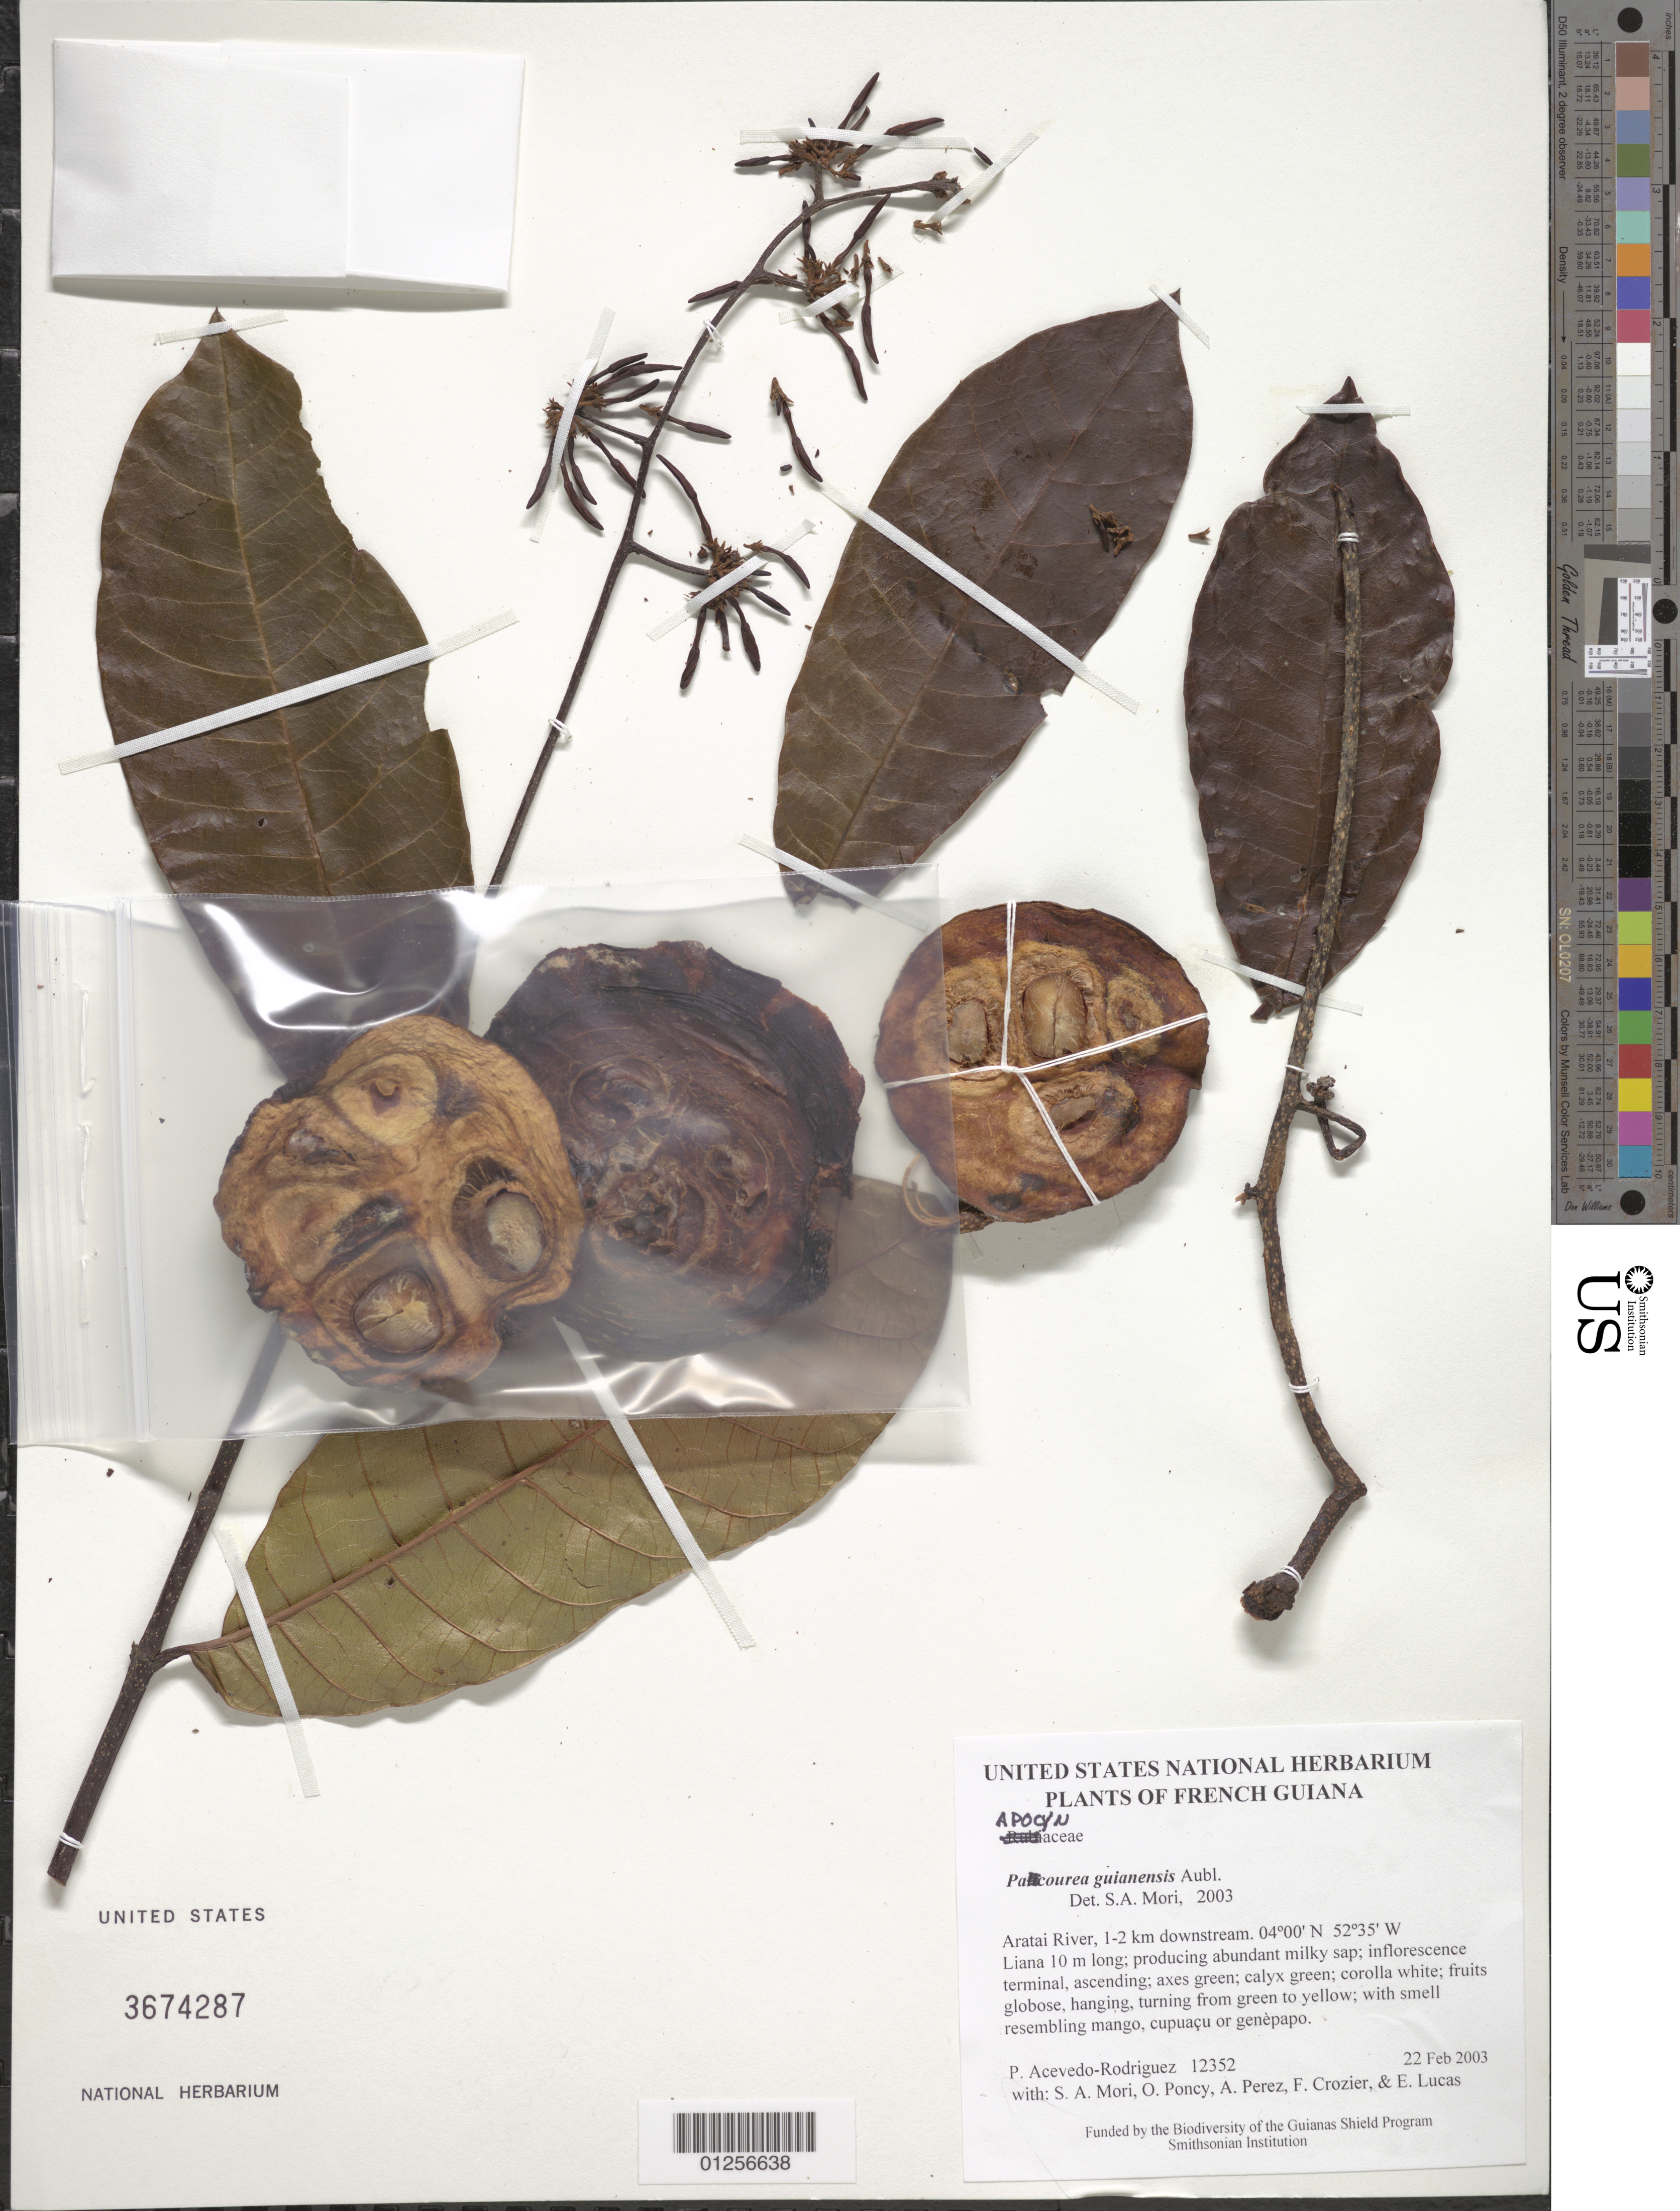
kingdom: Plantae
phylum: Tracheophyta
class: Magnoliopsida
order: Gentianales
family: Apocynaceae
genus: Pacouria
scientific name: Pacouria guianensis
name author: Aubl.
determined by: Acevedo-Rodríguez, P., (BOT), Smithsonian Institution - National Museum of Natural History (UNITED STATES)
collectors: P. Acevedo-Rodr., S. Mori, O. Poncy, A. Perez, F. Crozier & E. Lucas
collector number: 12352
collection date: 2003-02-22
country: French Guiana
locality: Aratai River, 1-2 km downstream.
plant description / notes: US, K, MO, NY, P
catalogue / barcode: US 3674287